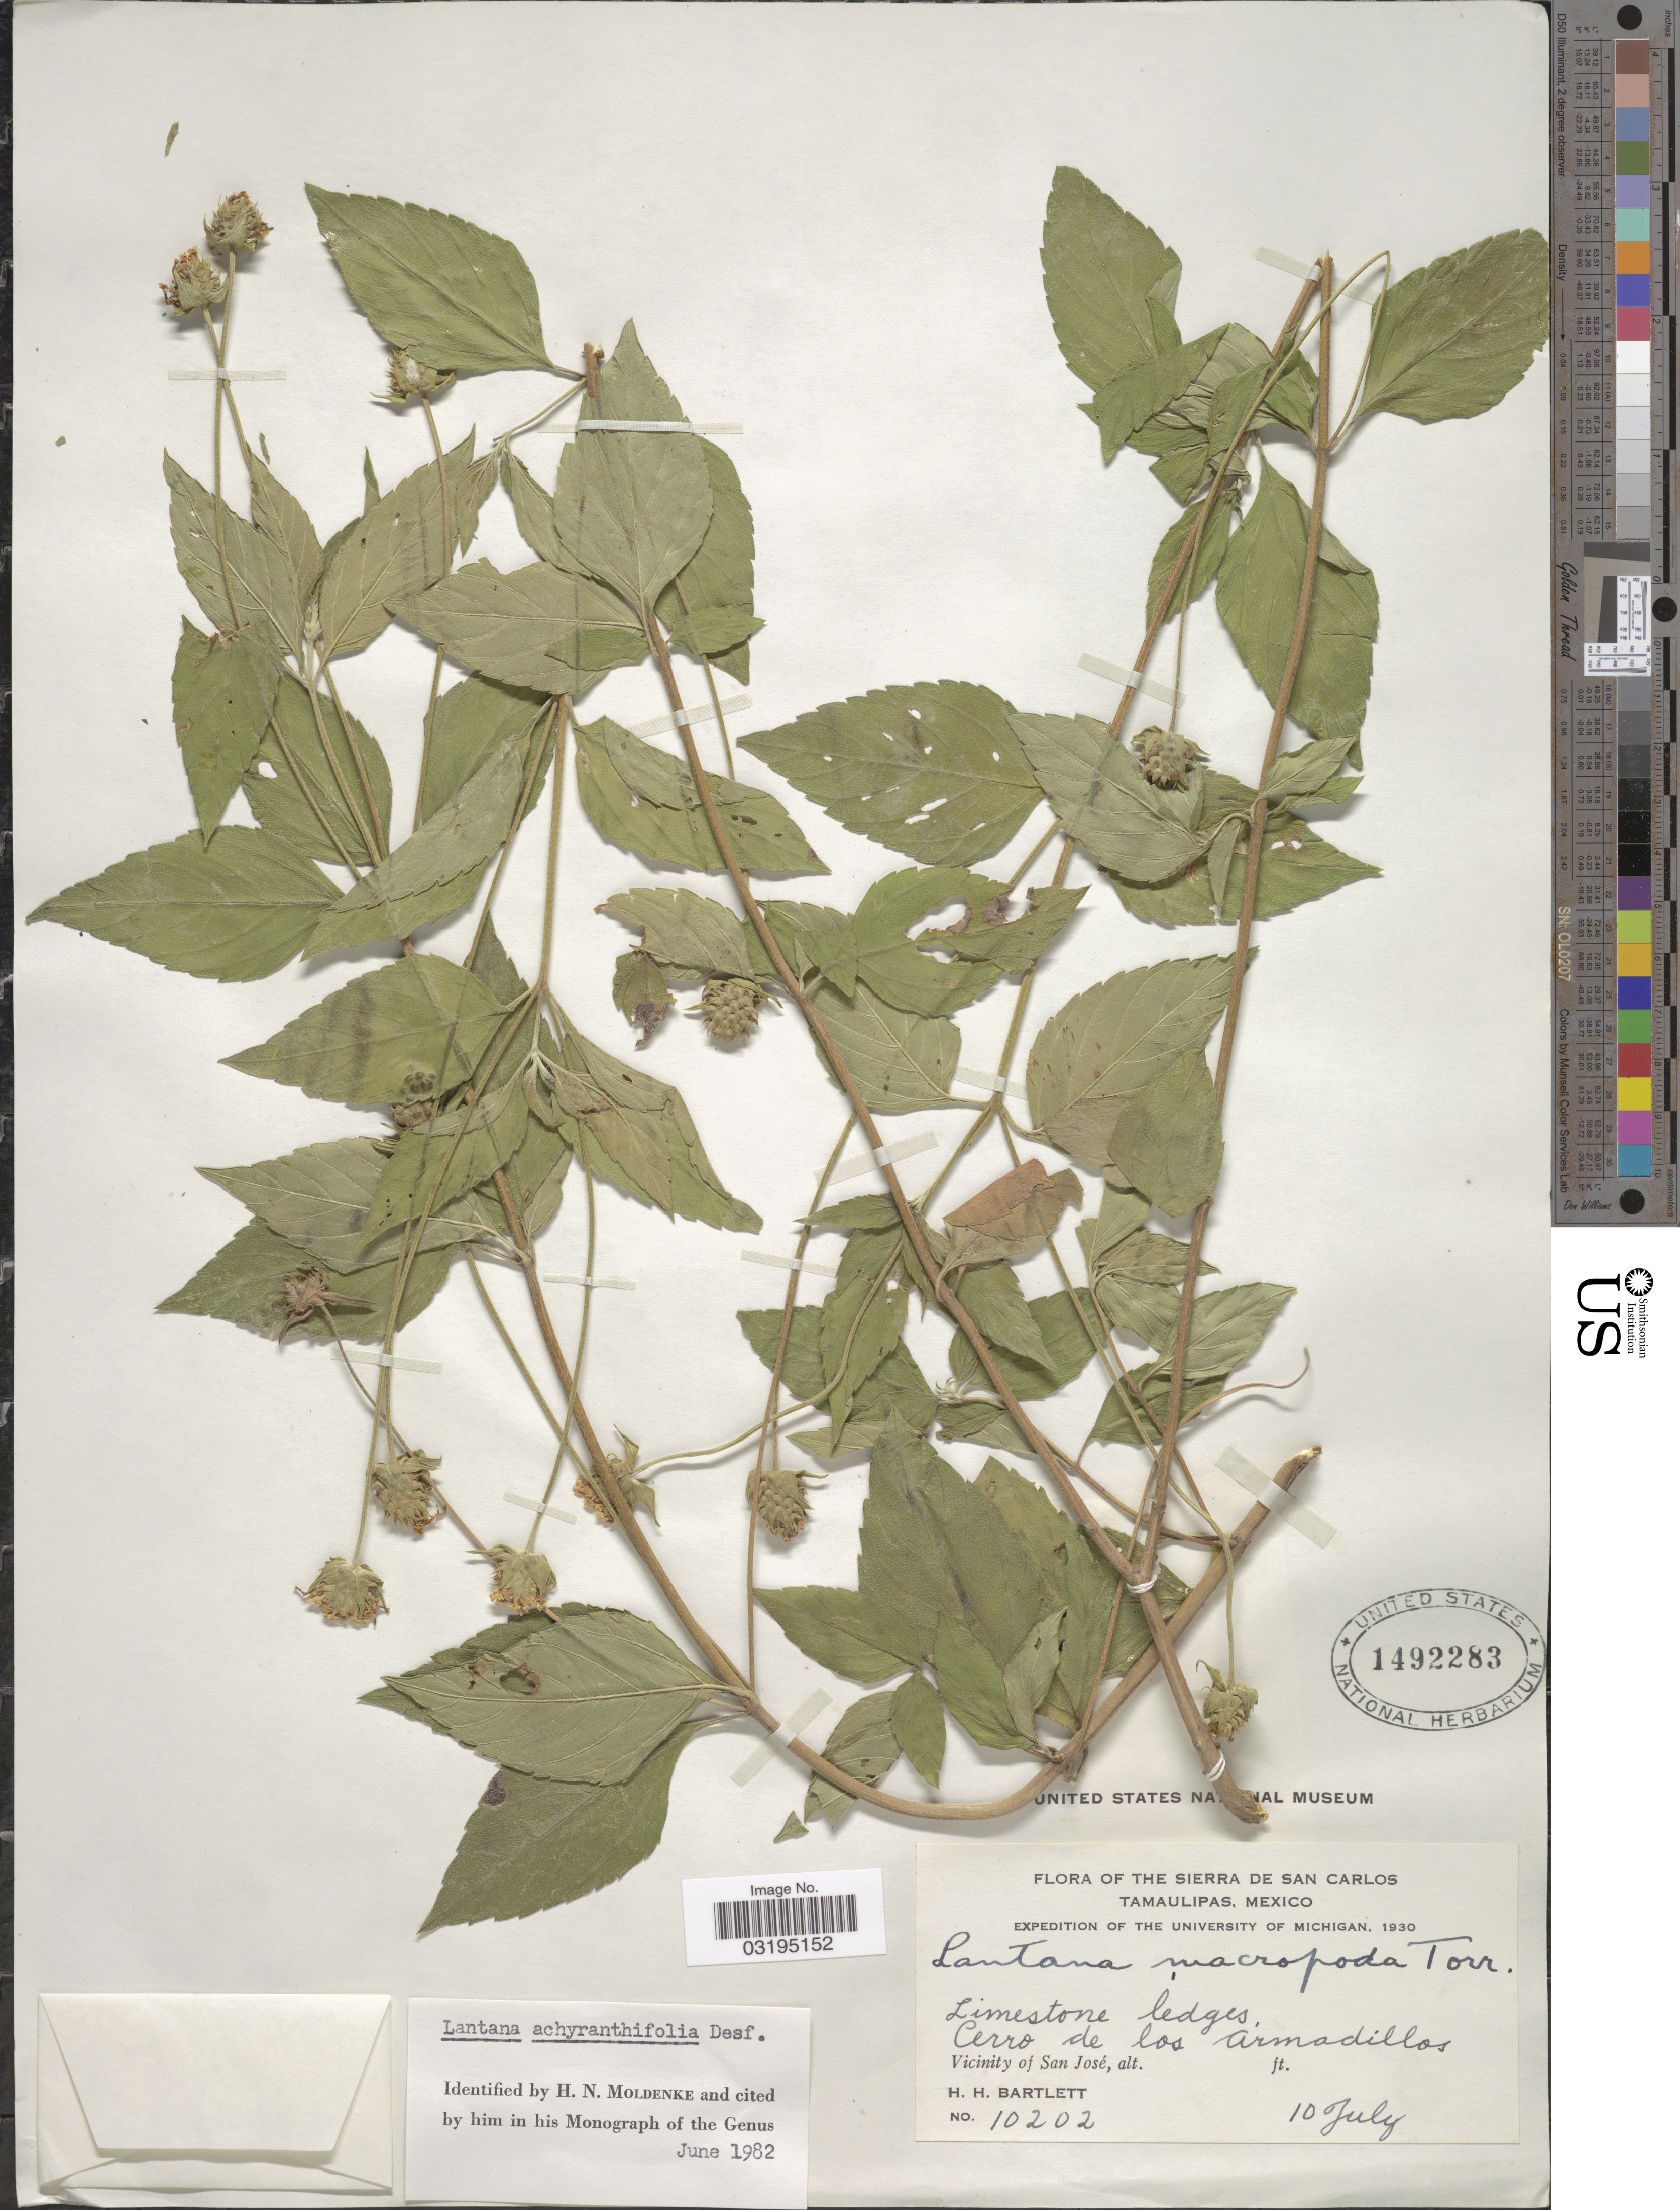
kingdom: Plantae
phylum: Tracheophyta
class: Magnoliopsida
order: Lamiales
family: Verbenaceae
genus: Lantana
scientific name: Lantana achyranthifolia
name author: Desf.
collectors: H. H. Bartlett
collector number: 10202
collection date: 1930-07-10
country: Mexico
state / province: Tamaulipas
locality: The Sierra de San Carlos. Limestone ledges. Cerro de los Armadillos. Vicinity of San José.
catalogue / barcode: US 1492283